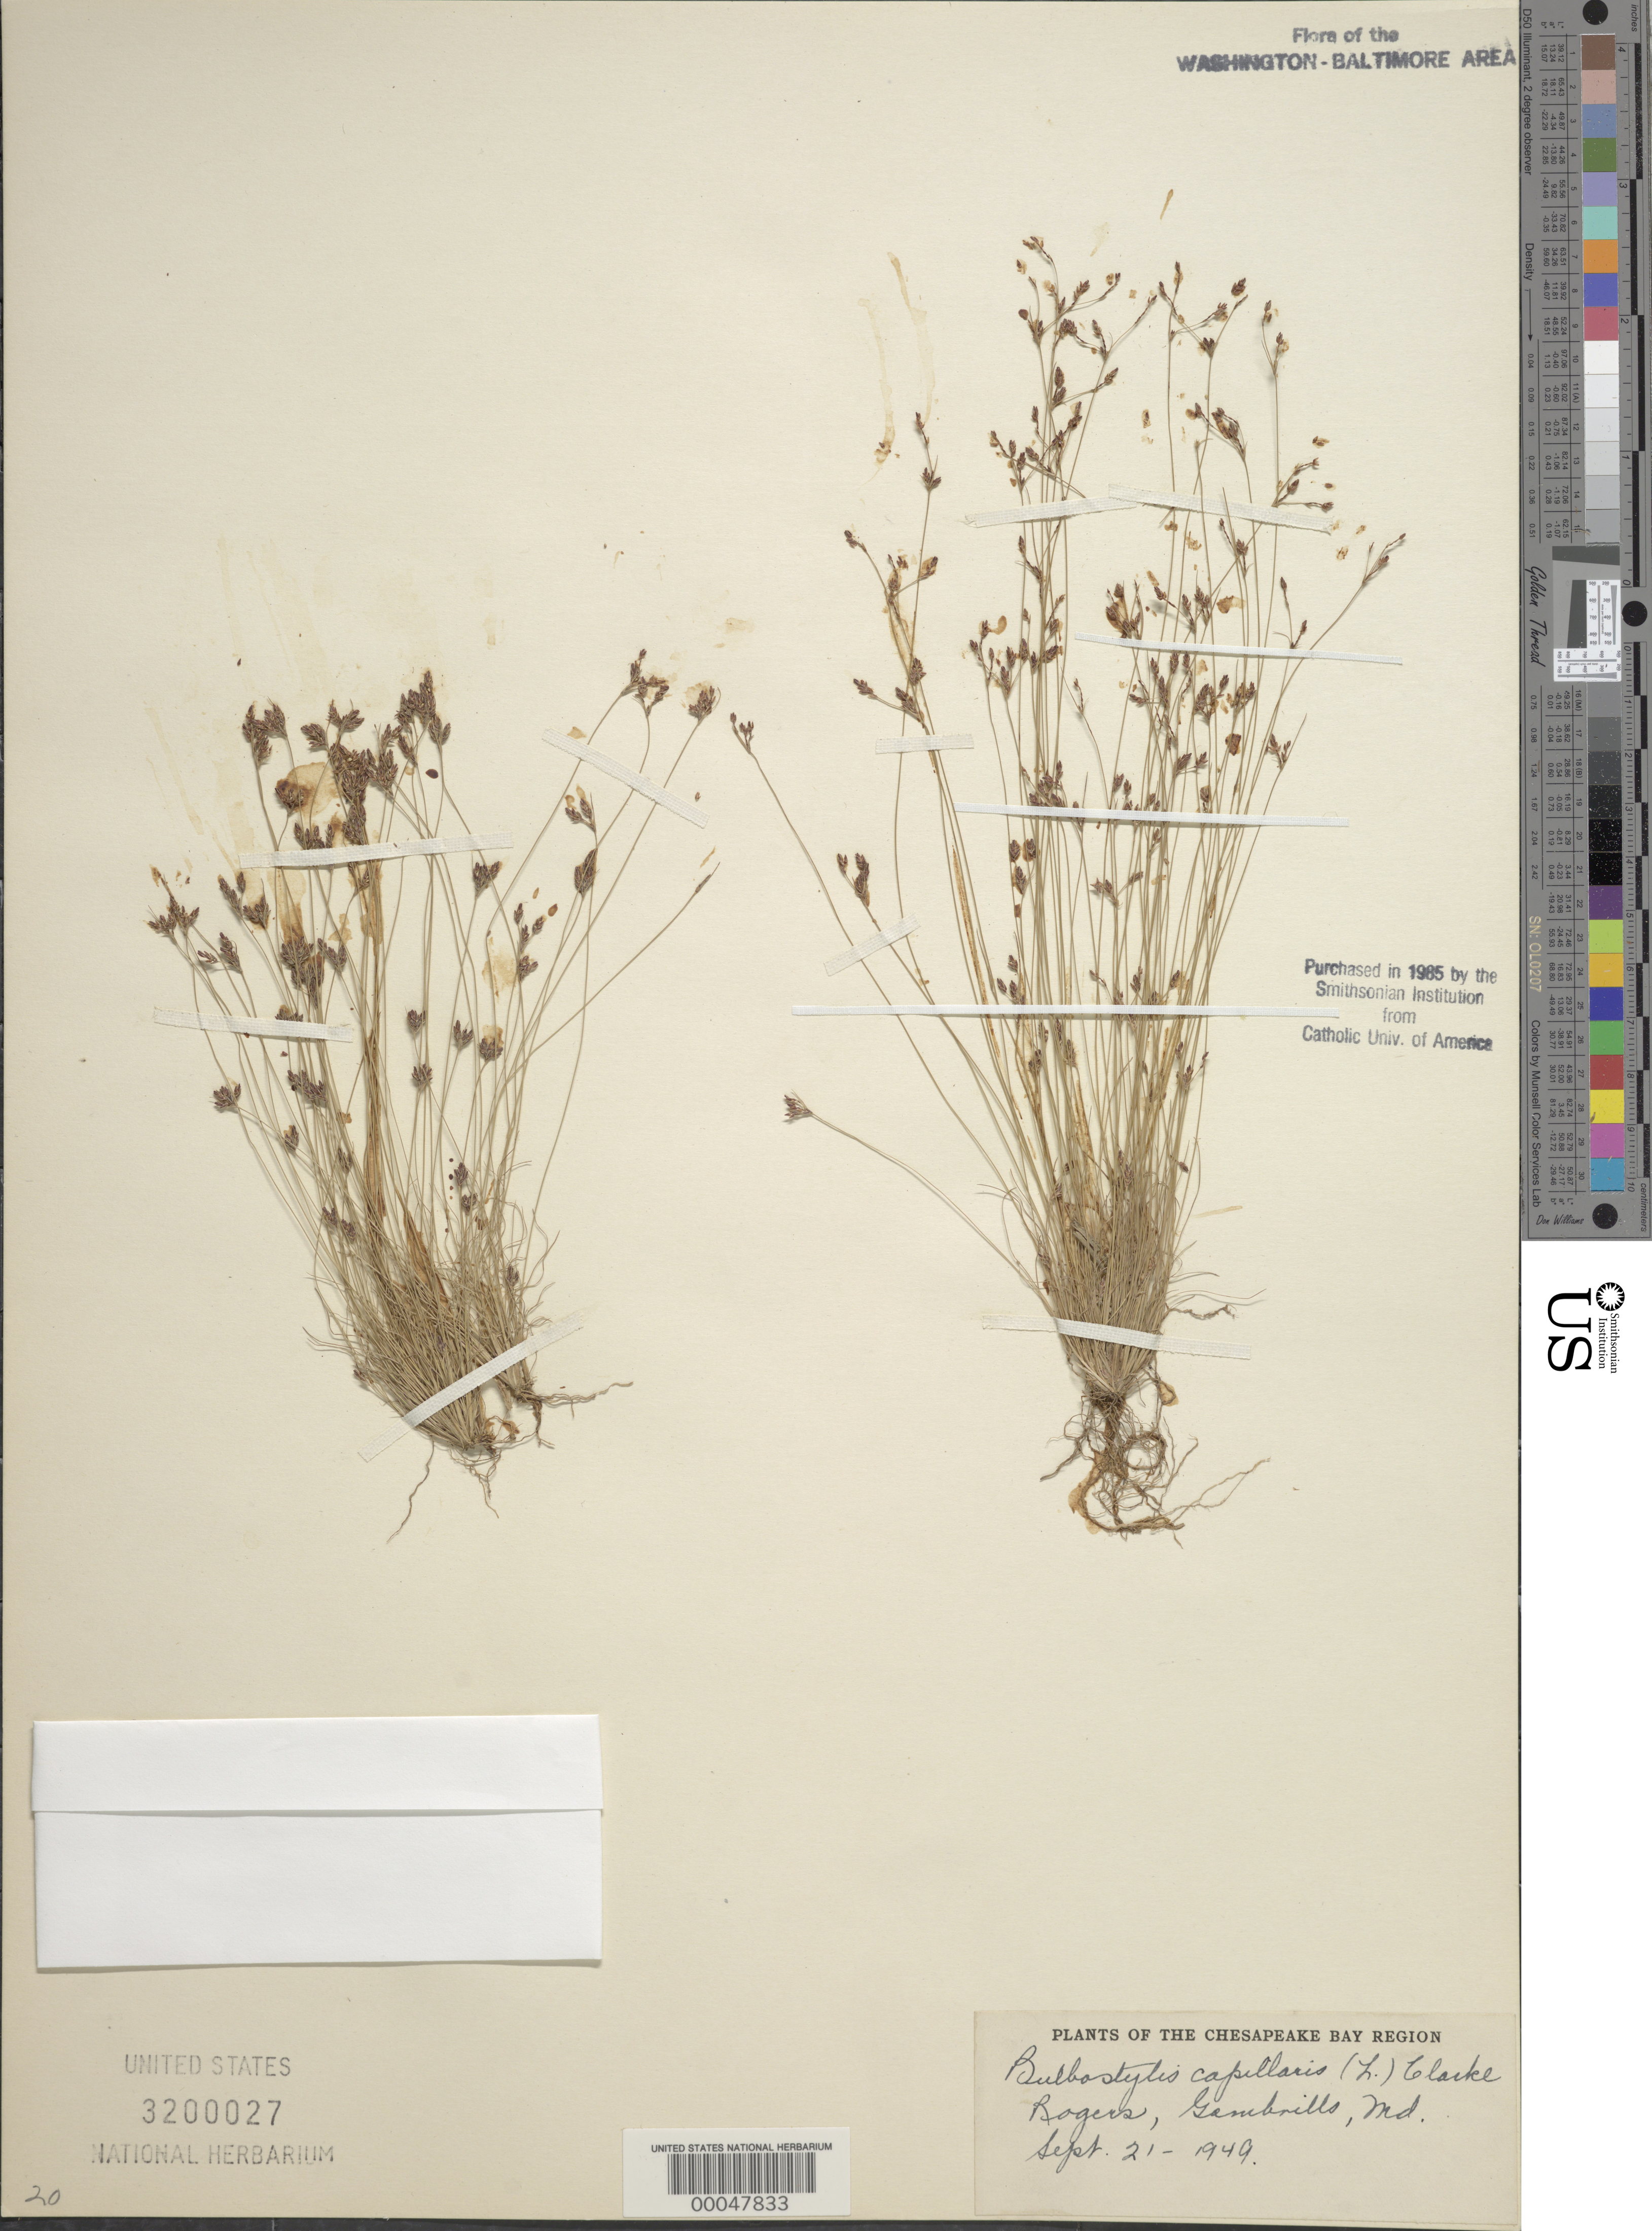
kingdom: Plantae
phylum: Tracheophyta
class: Liliopsida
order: Poales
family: Cyperaceae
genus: Bulbostylis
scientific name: Bulbostylis capillaris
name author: (L.) Kunth ex C.B. Clarke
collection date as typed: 21 Sep 1949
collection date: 1949-09-21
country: United States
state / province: Maryland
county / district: Frederick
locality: Rogers, Gambrills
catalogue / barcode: US 3200027